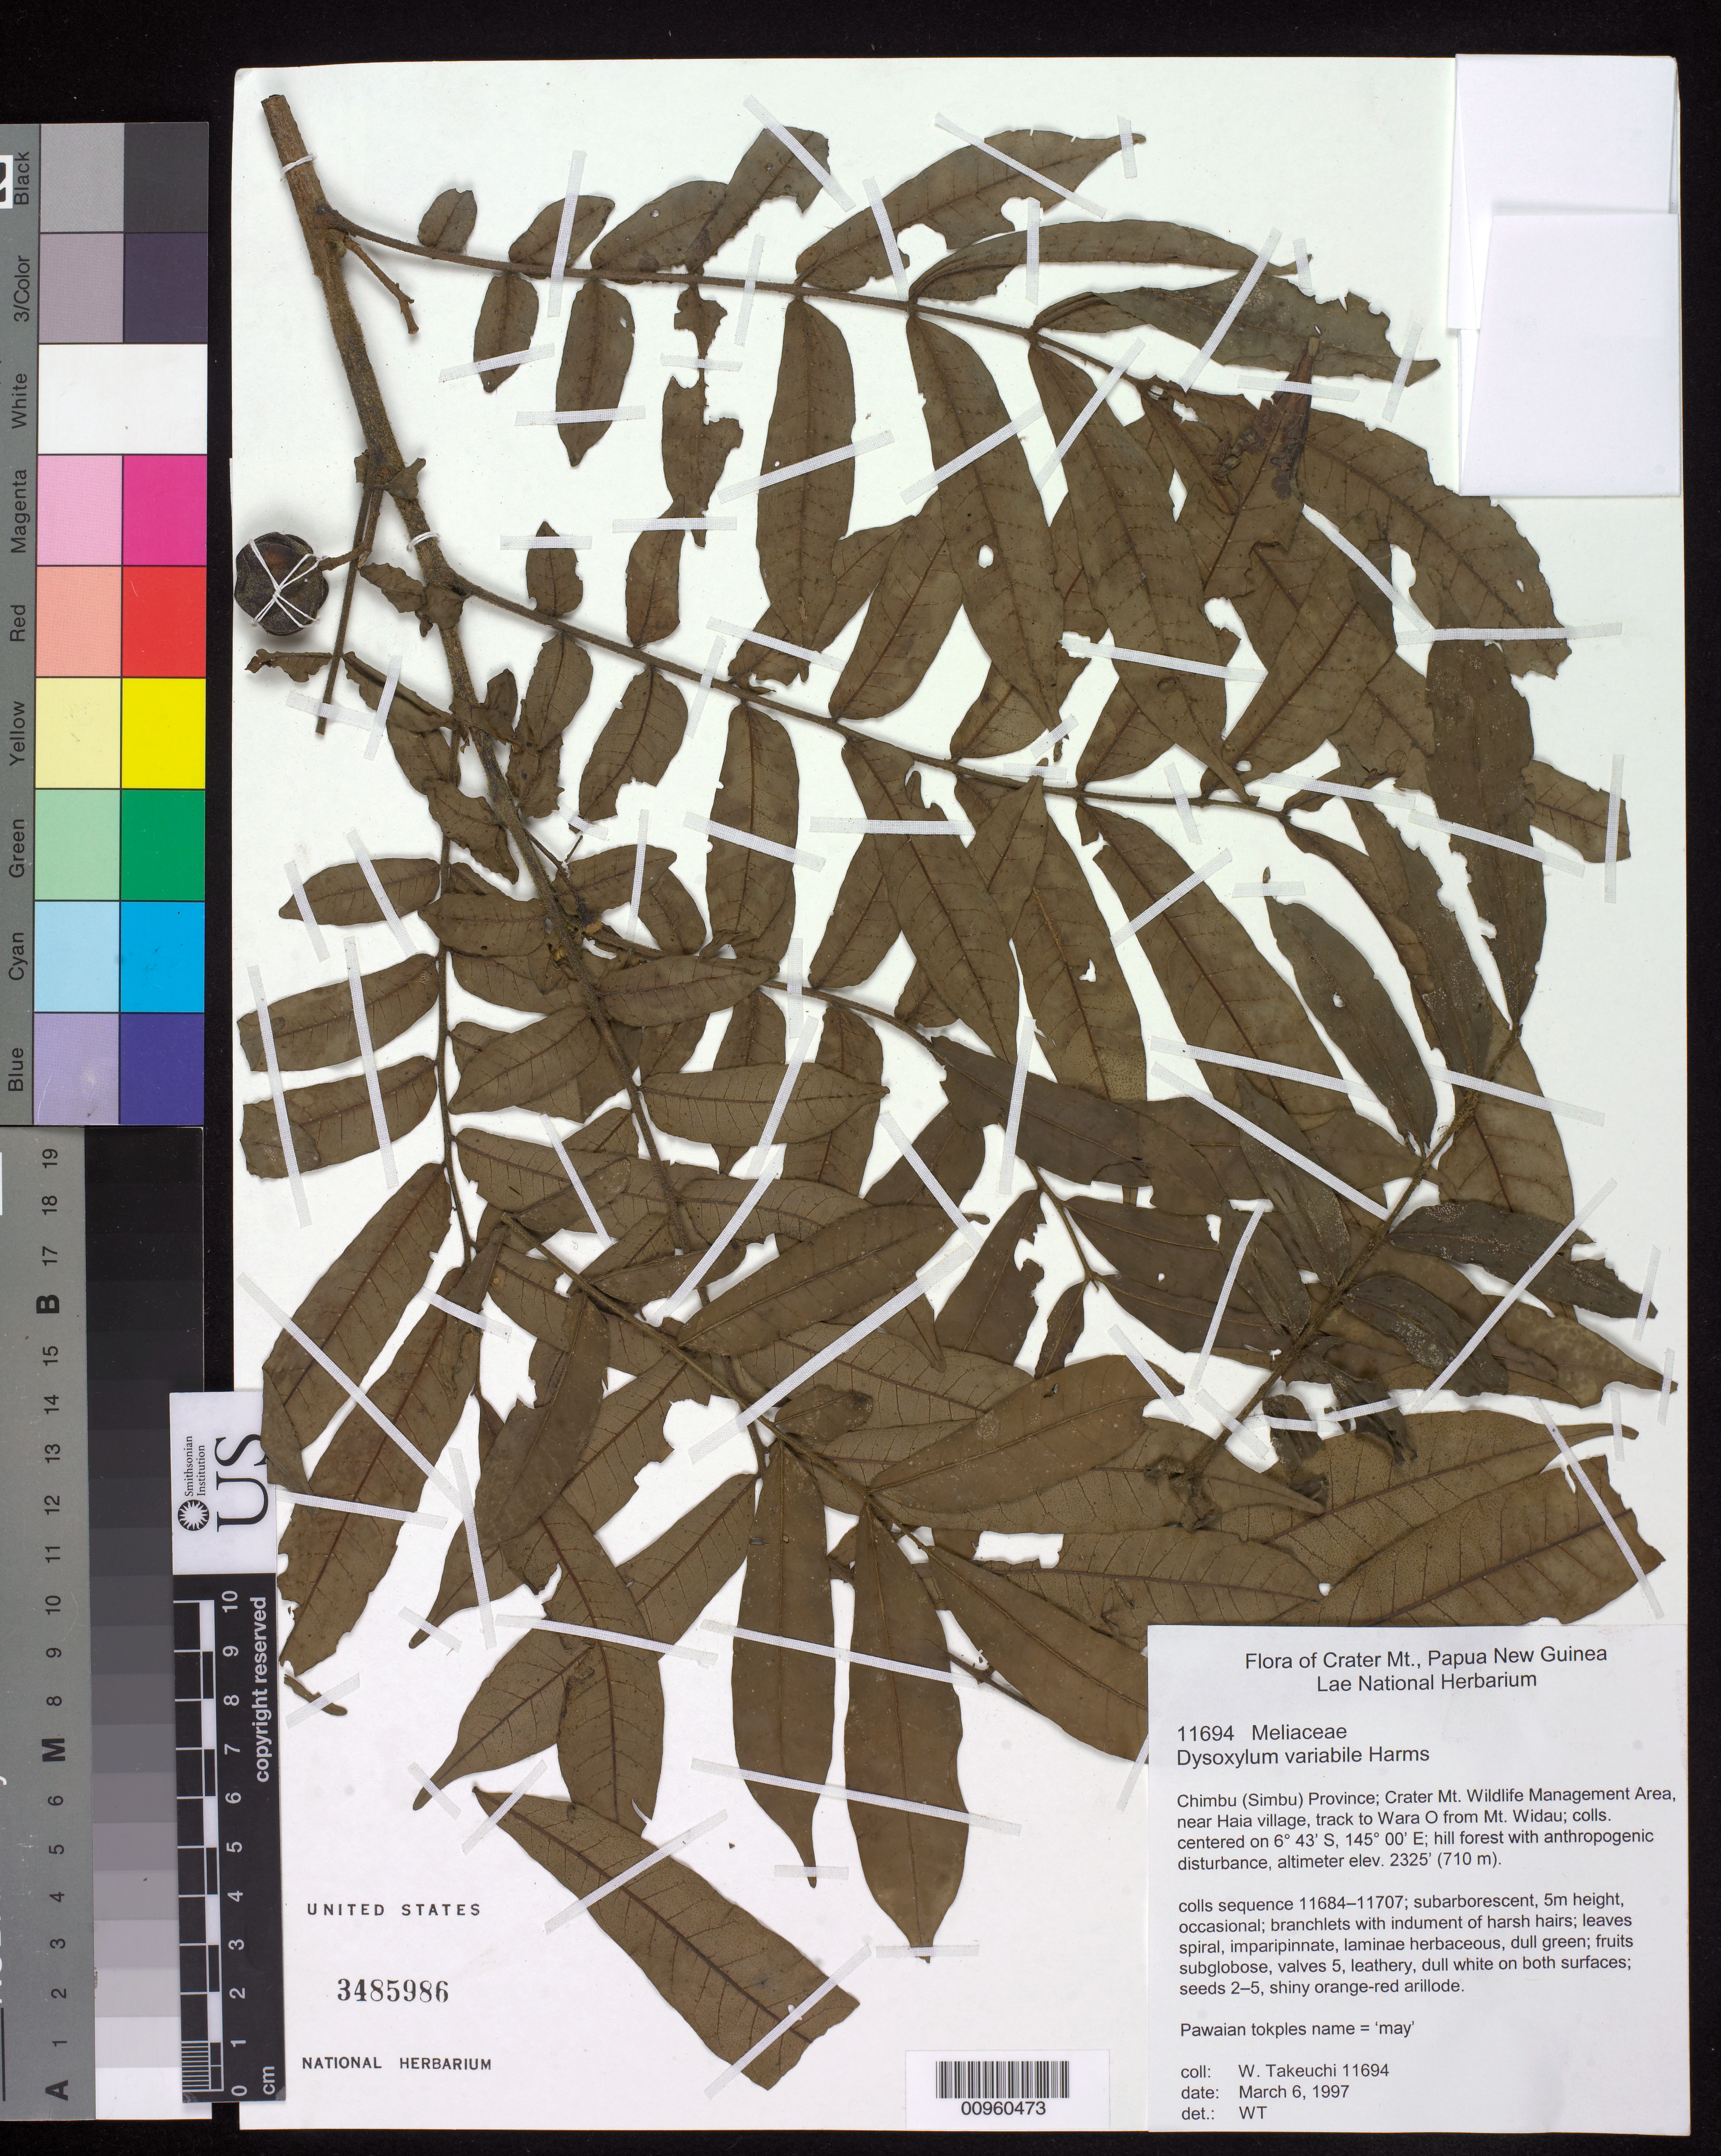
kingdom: Plantae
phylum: Tracheophyta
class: Magnoliopsida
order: Sapindales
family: Meliaceae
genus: Didymocheton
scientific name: Didymocheton variabilis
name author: (Harms) Holzmeyer & Mabb.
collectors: W. N. Takeuchi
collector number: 11694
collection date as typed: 06 Mar 1997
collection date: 1997-03-06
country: Papua New Guinea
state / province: Chimbu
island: New Guinea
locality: Crater Mt. Wildlife Management Area, near Haia villace, track to Wara O from Mt. Widau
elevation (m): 710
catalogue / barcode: US 3485986